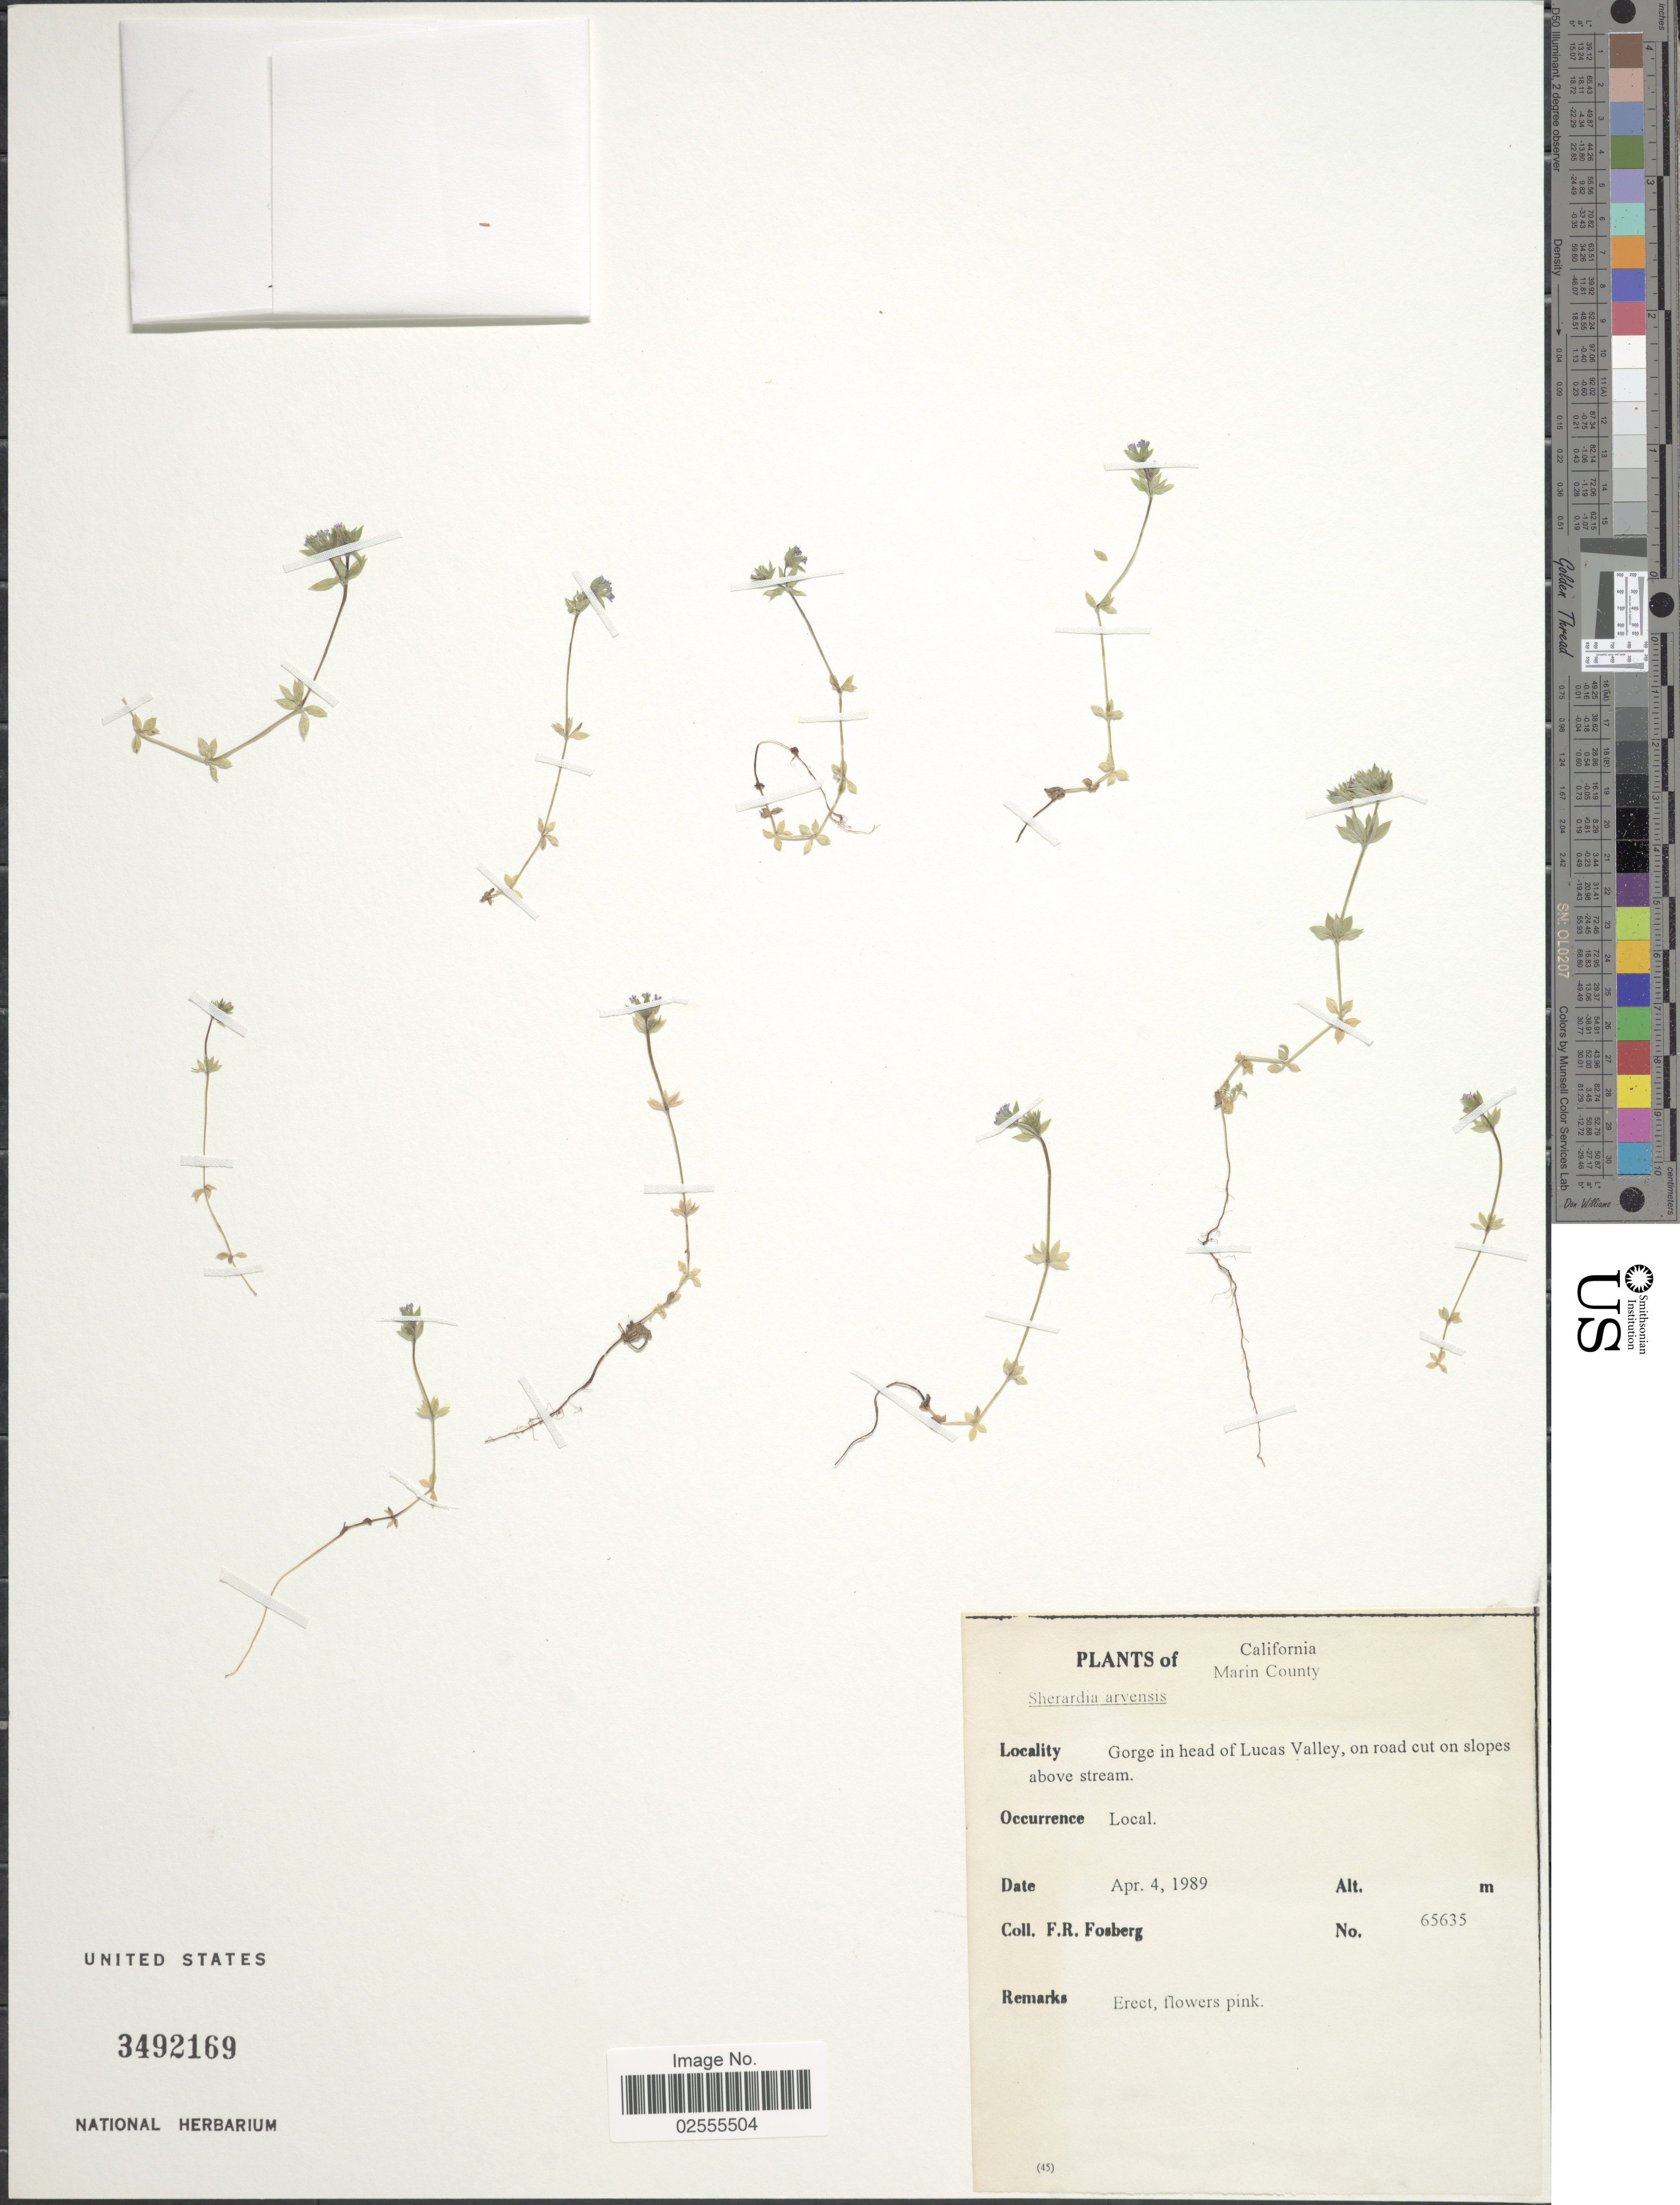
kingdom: Plantae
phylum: Tracheophyta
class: Magnoliopsida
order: Gentianales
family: Rubiaceae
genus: Sherardia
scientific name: Sherardia arvensis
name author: L.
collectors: F. R. Fosberg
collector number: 65635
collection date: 1989-04-04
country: United States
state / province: California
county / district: Marin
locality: Marin County, Gorge in head of Lucas Valley, on road cut on slopes above stream.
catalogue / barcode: US 3492169